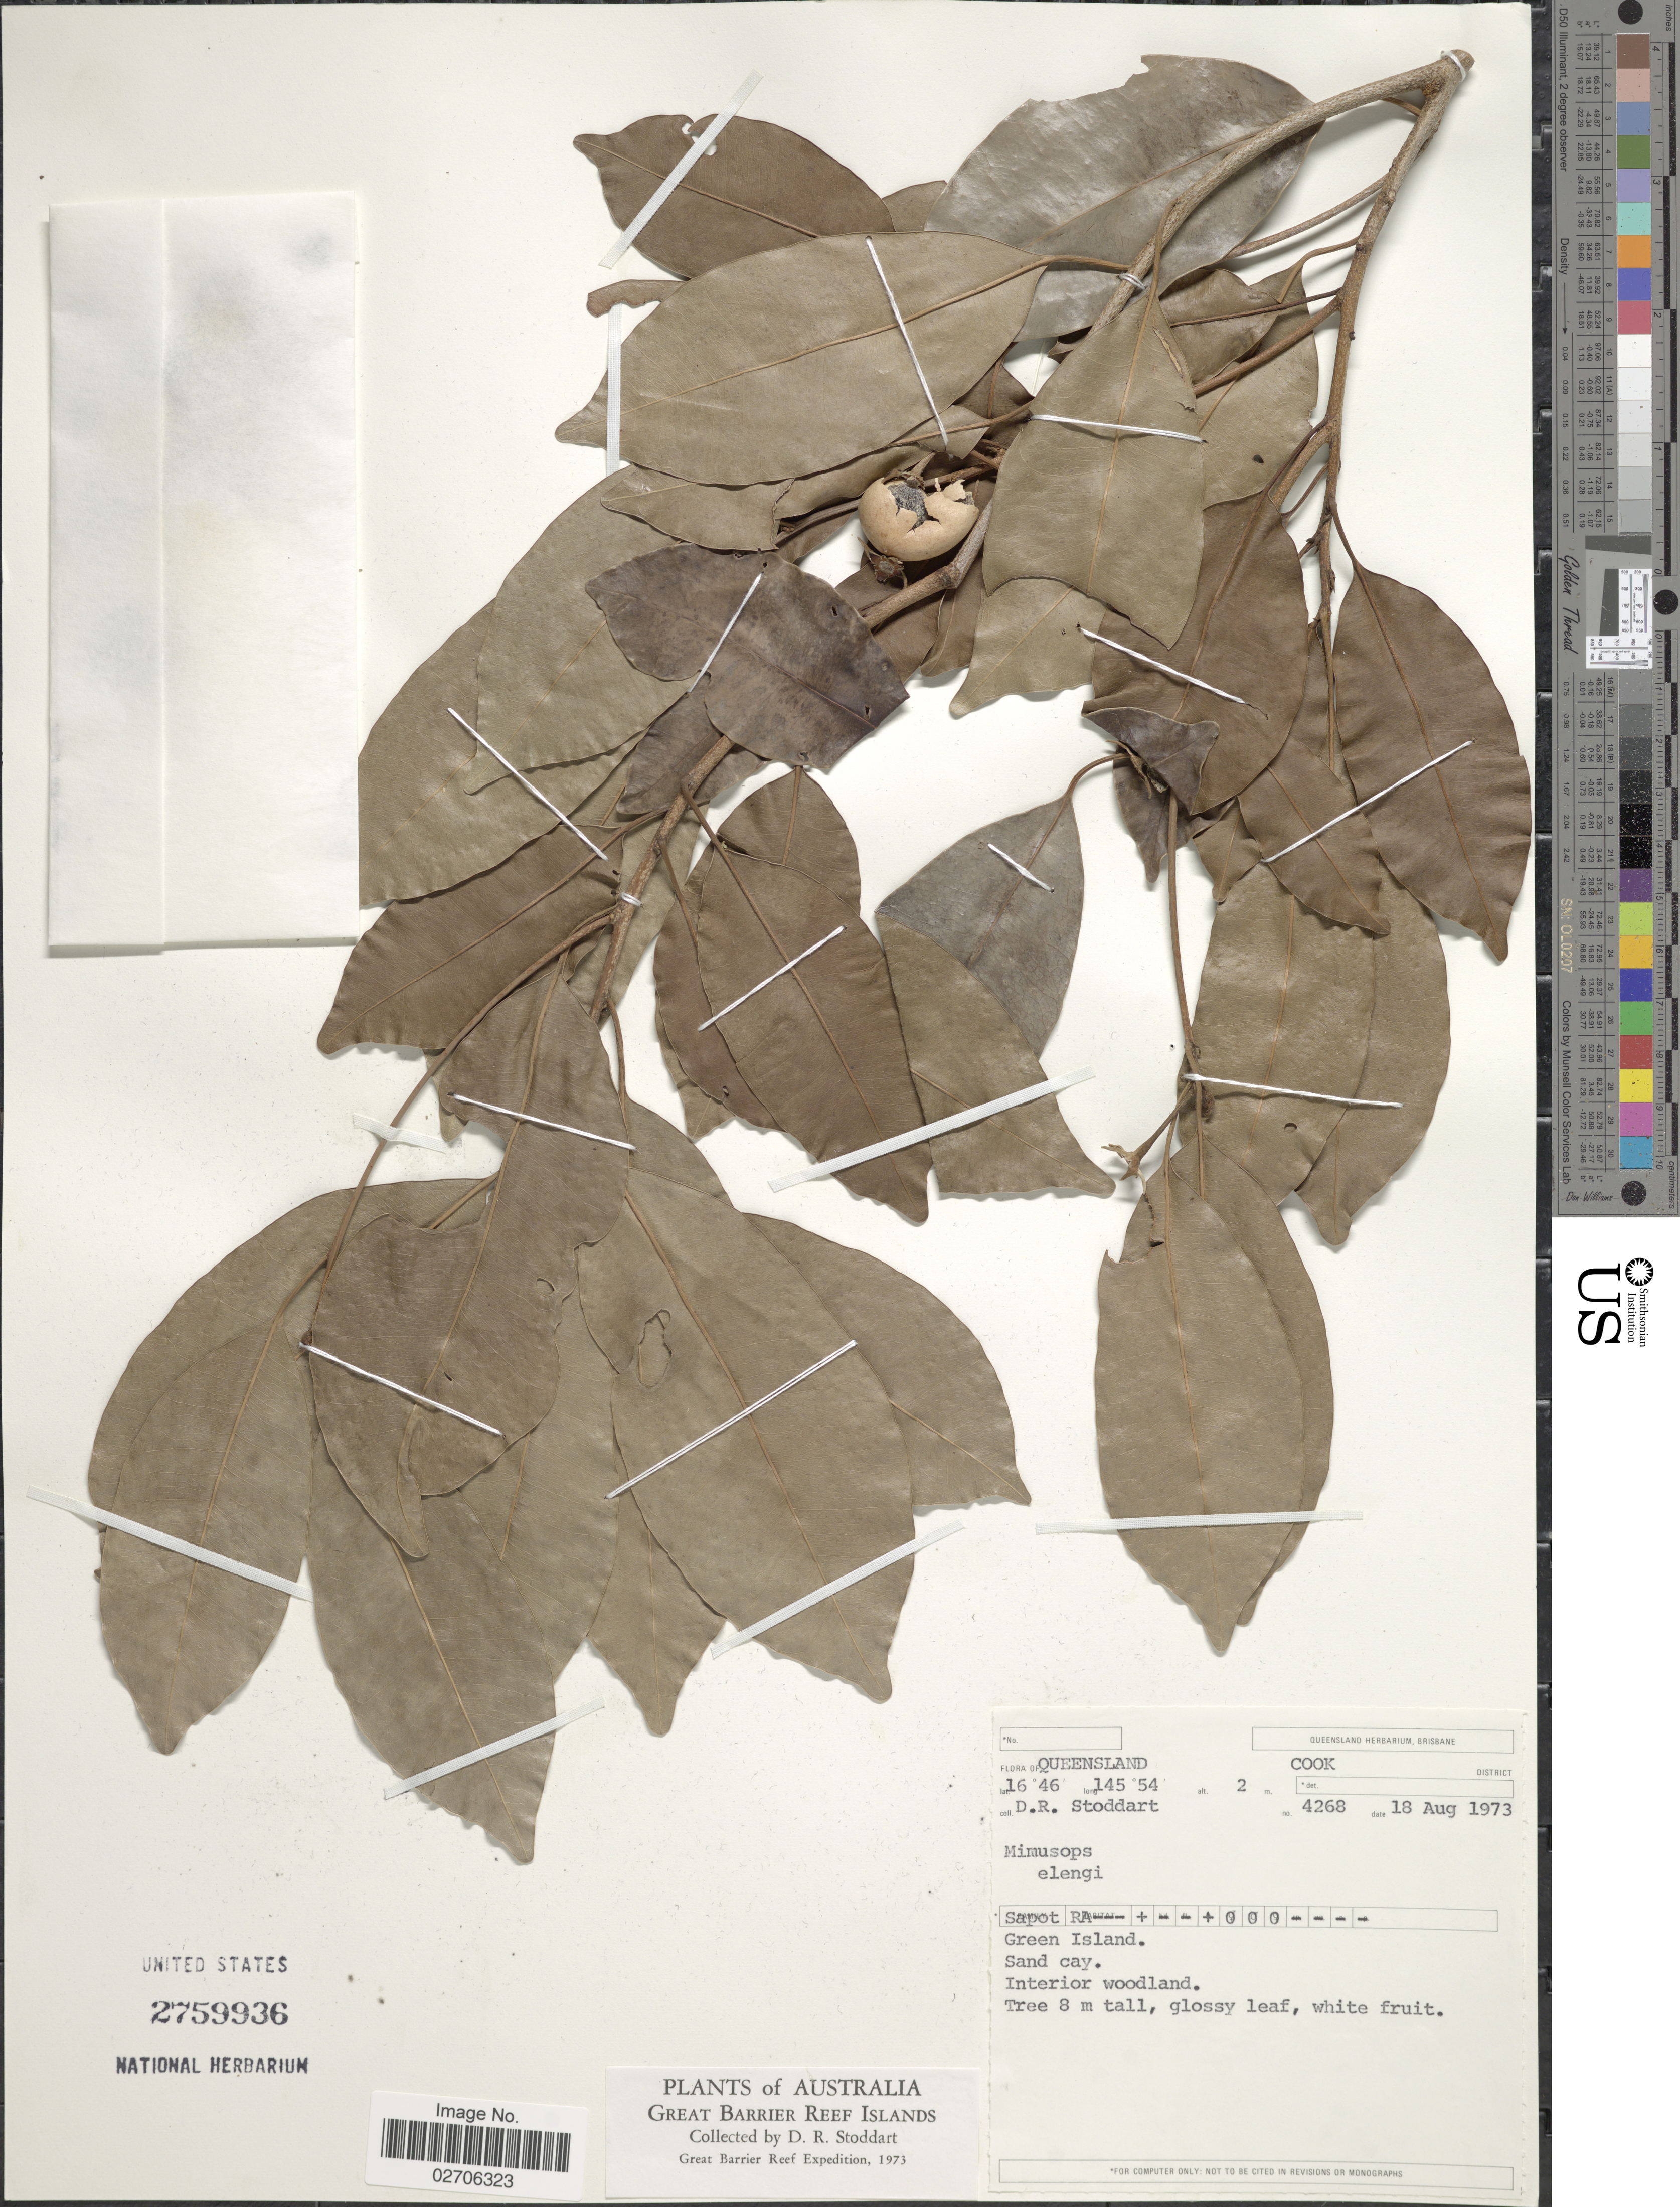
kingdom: Plantae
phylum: Tracheophyta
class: Magnoliopsida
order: Ericales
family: Sapotaceae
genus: Mimusops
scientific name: Mimusops djave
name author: Engl.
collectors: D. R. Stoddart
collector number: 4268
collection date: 1973-08-18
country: Australia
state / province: Queensland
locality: Cook District. Green Island. Great Barrier Reef Islands.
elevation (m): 2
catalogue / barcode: US 2759936